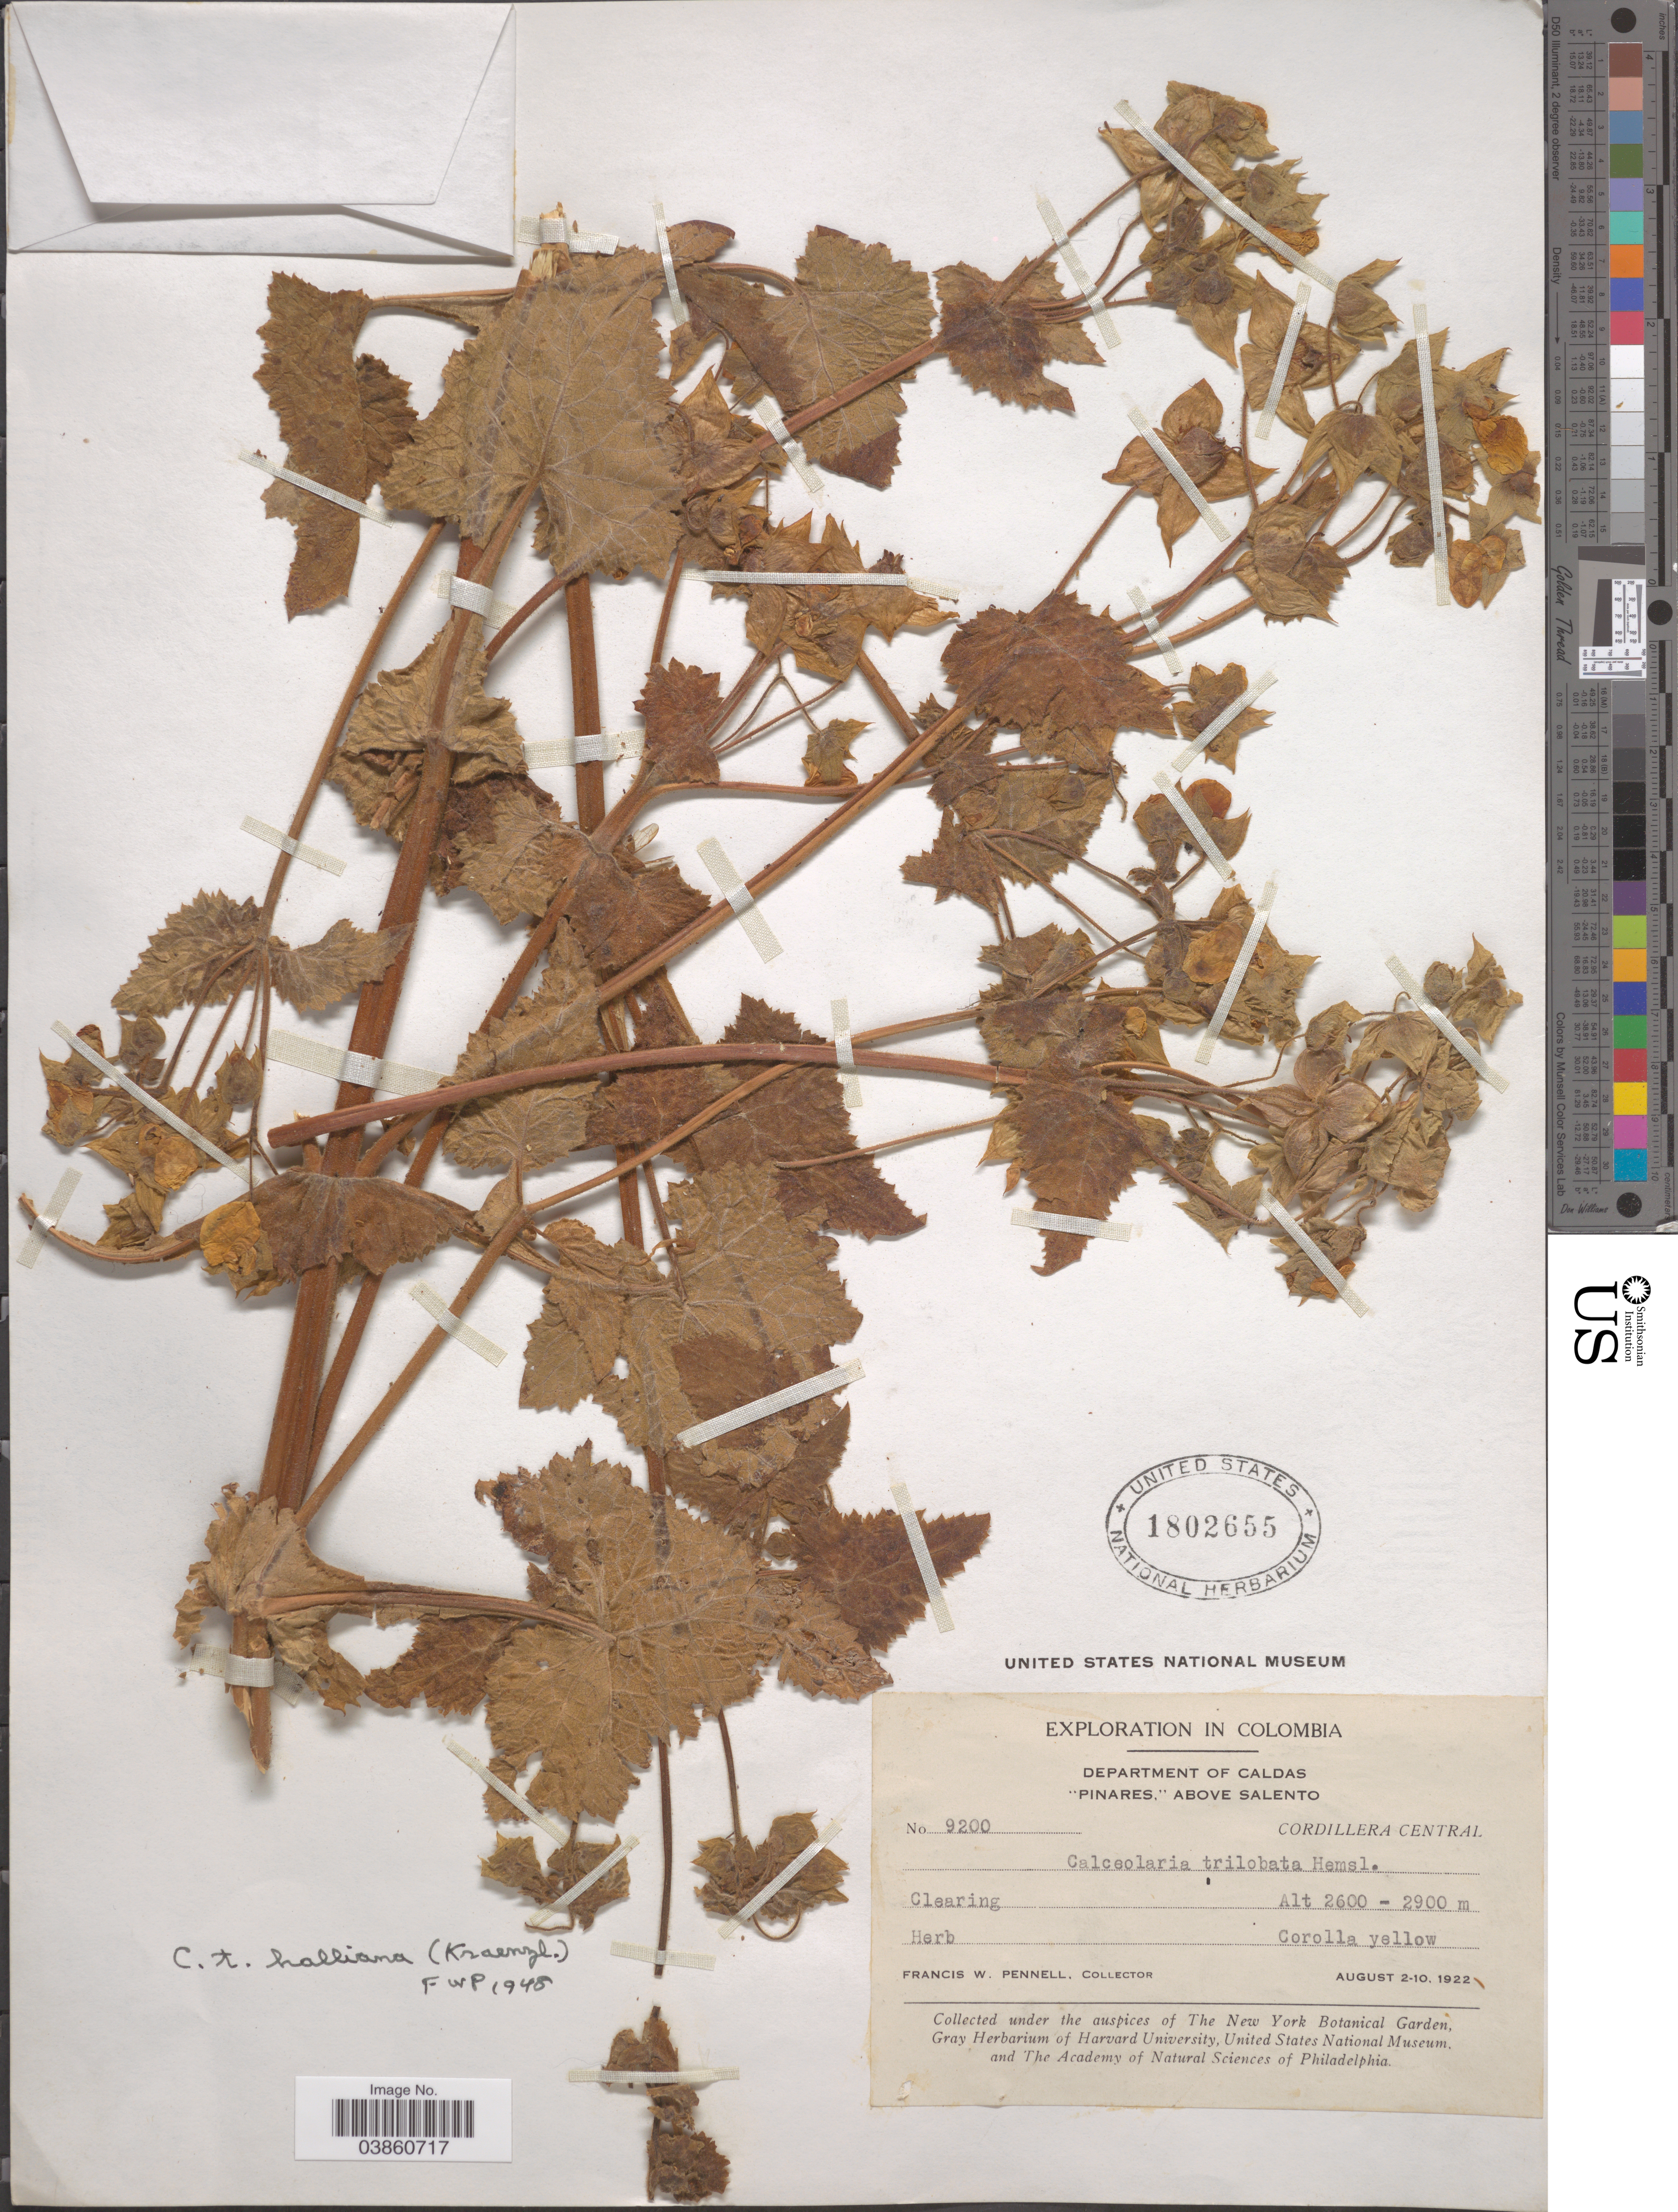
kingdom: Plantae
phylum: Tracheophyta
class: Magnoliopsida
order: Lamiales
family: Calceolariaceae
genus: Calceolaria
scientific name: Calceolaria trilobata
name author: Hemsl.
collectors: F. W. Pennell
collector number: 9200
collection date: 1922-08-02/1922-08-10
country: Colombia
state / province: Caldas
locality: Department of Caldas. "Pinares," above Salento. Cordillera Central. Clearing.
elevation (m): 2600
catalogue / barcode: US 1802655